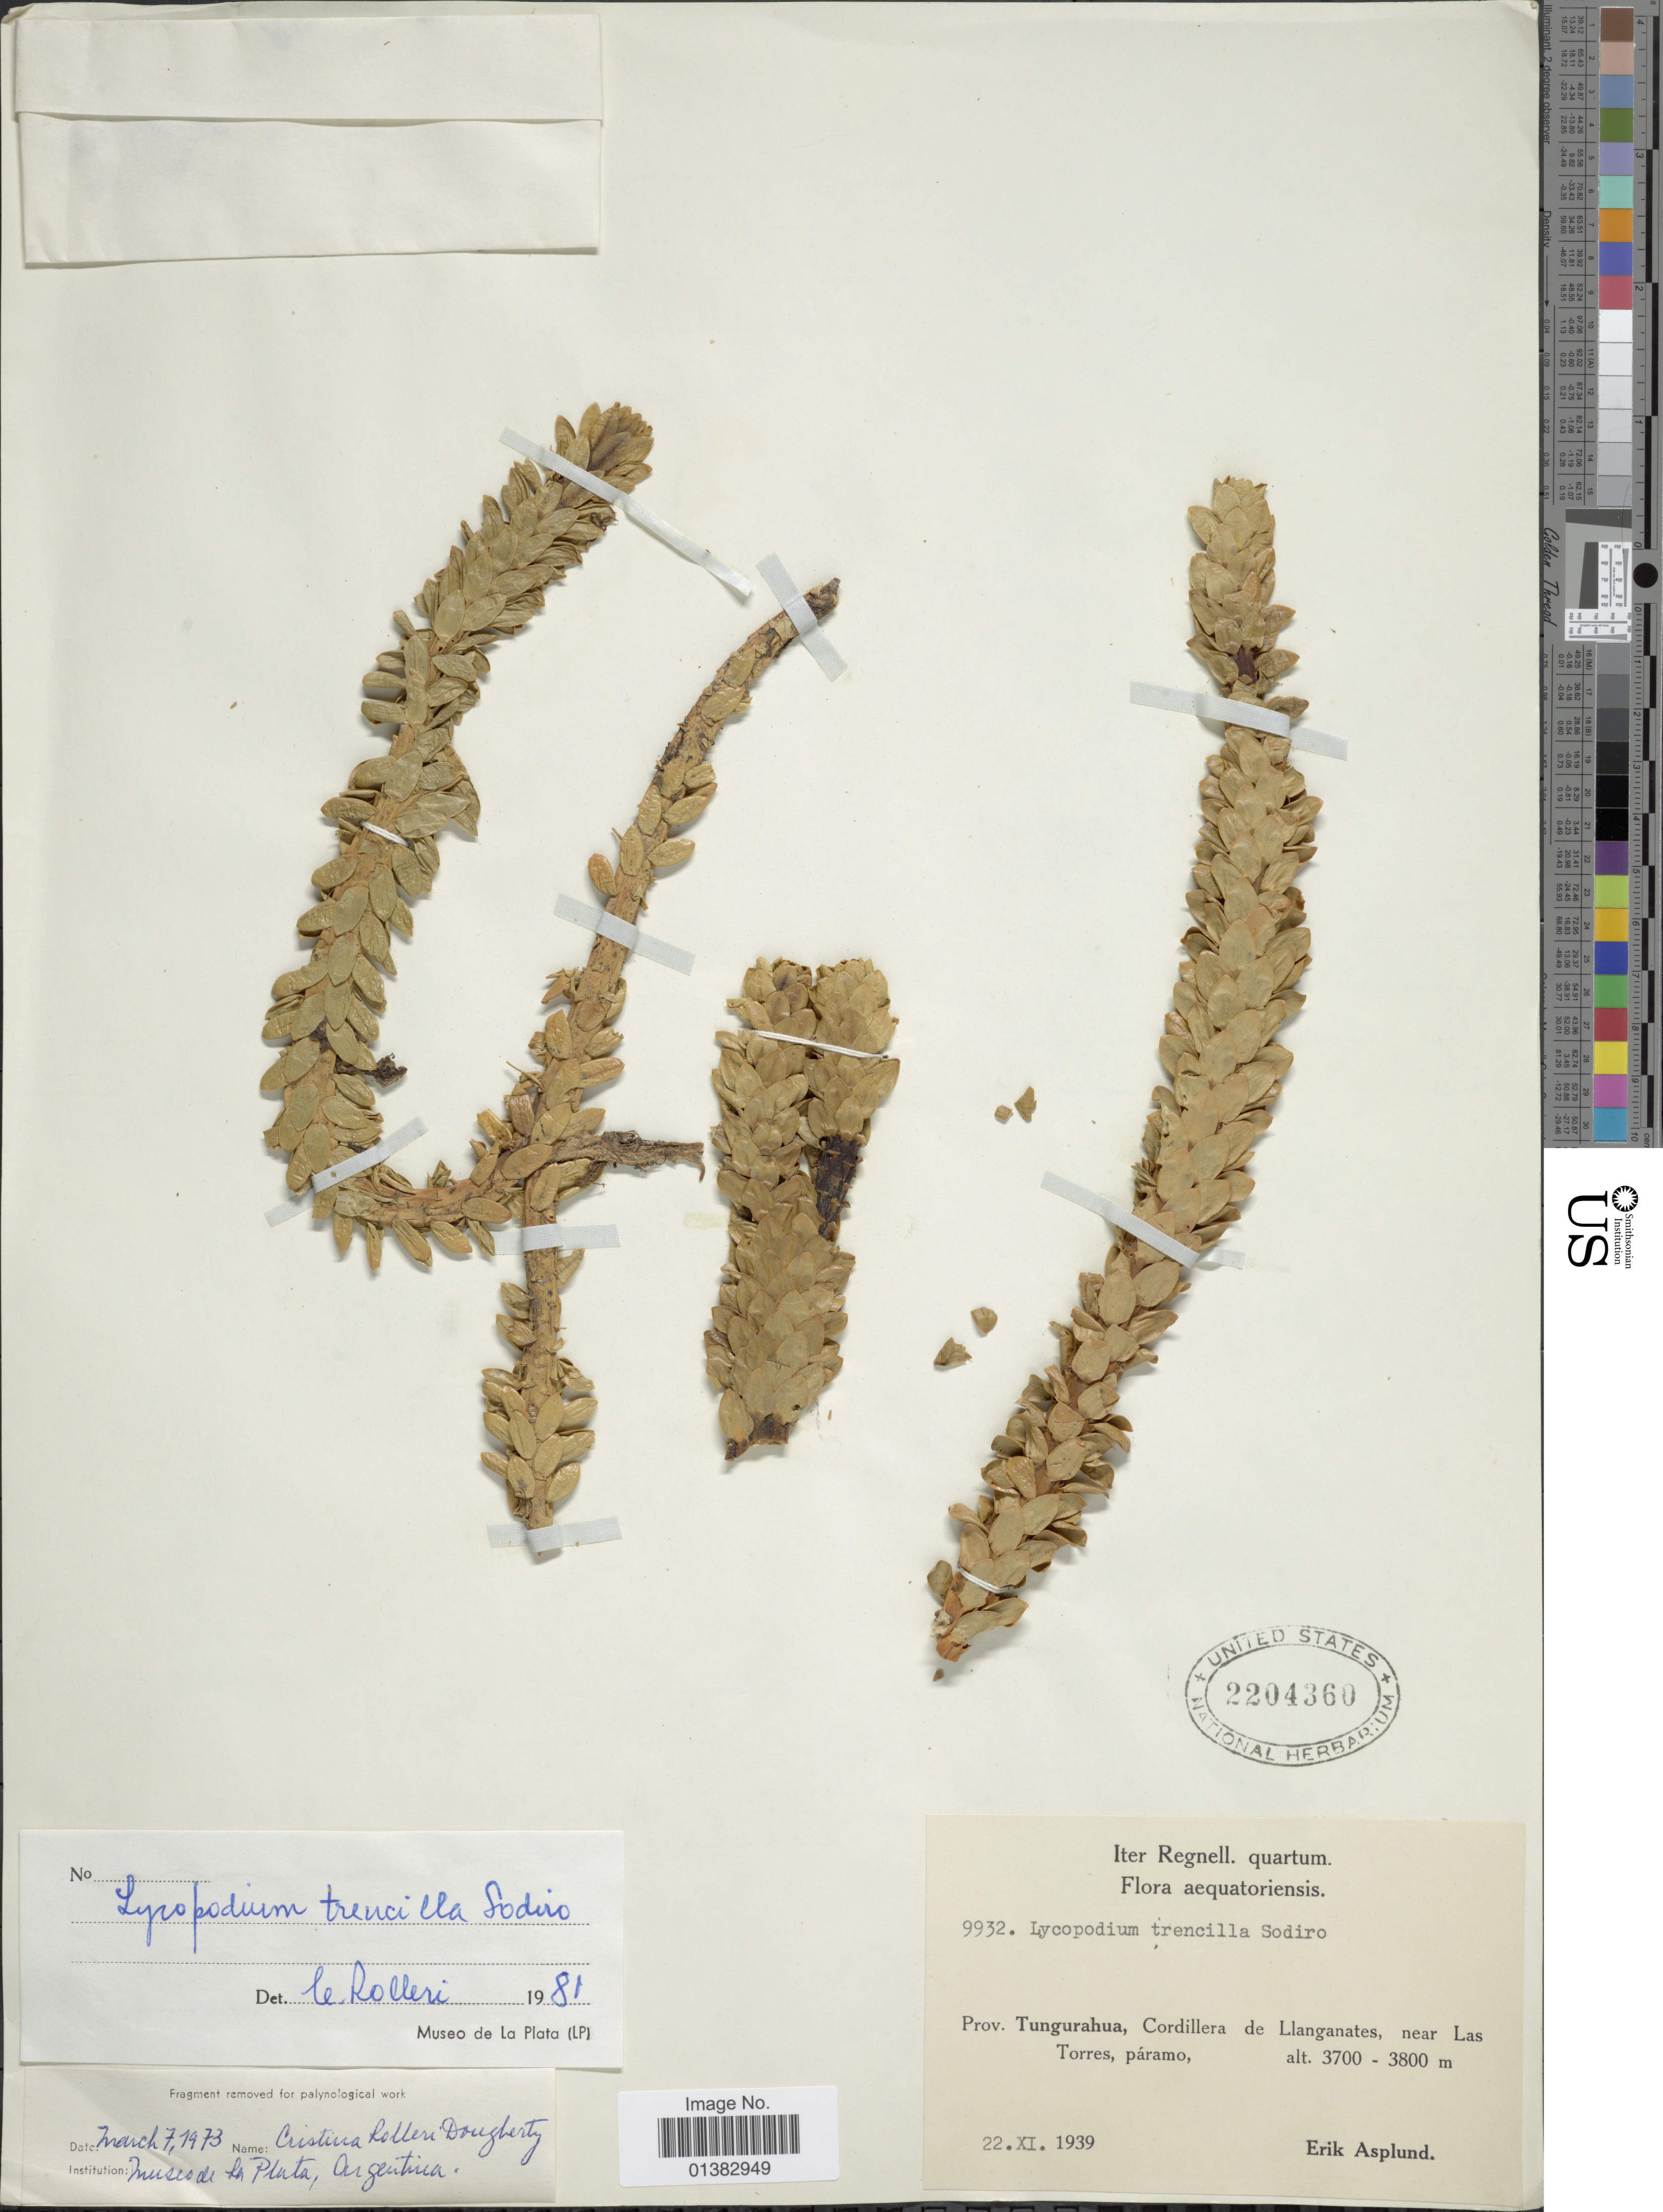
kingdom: Plantae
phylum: Tracheophyta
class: Lycopodiopsida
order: Lycopodiales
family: Lycopodiaceae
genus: Phlegmariurus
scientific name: Phlegmariurus transilla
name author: (Sodiro ex Baker) B. Øllg.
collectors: E. Asplund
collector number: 9932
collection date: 1939-11-22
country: Ecuador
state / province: Tungurahua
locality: Cordillera de Llanganates, near Las Torres, páramo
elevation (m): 3700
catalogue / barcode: US 2204360